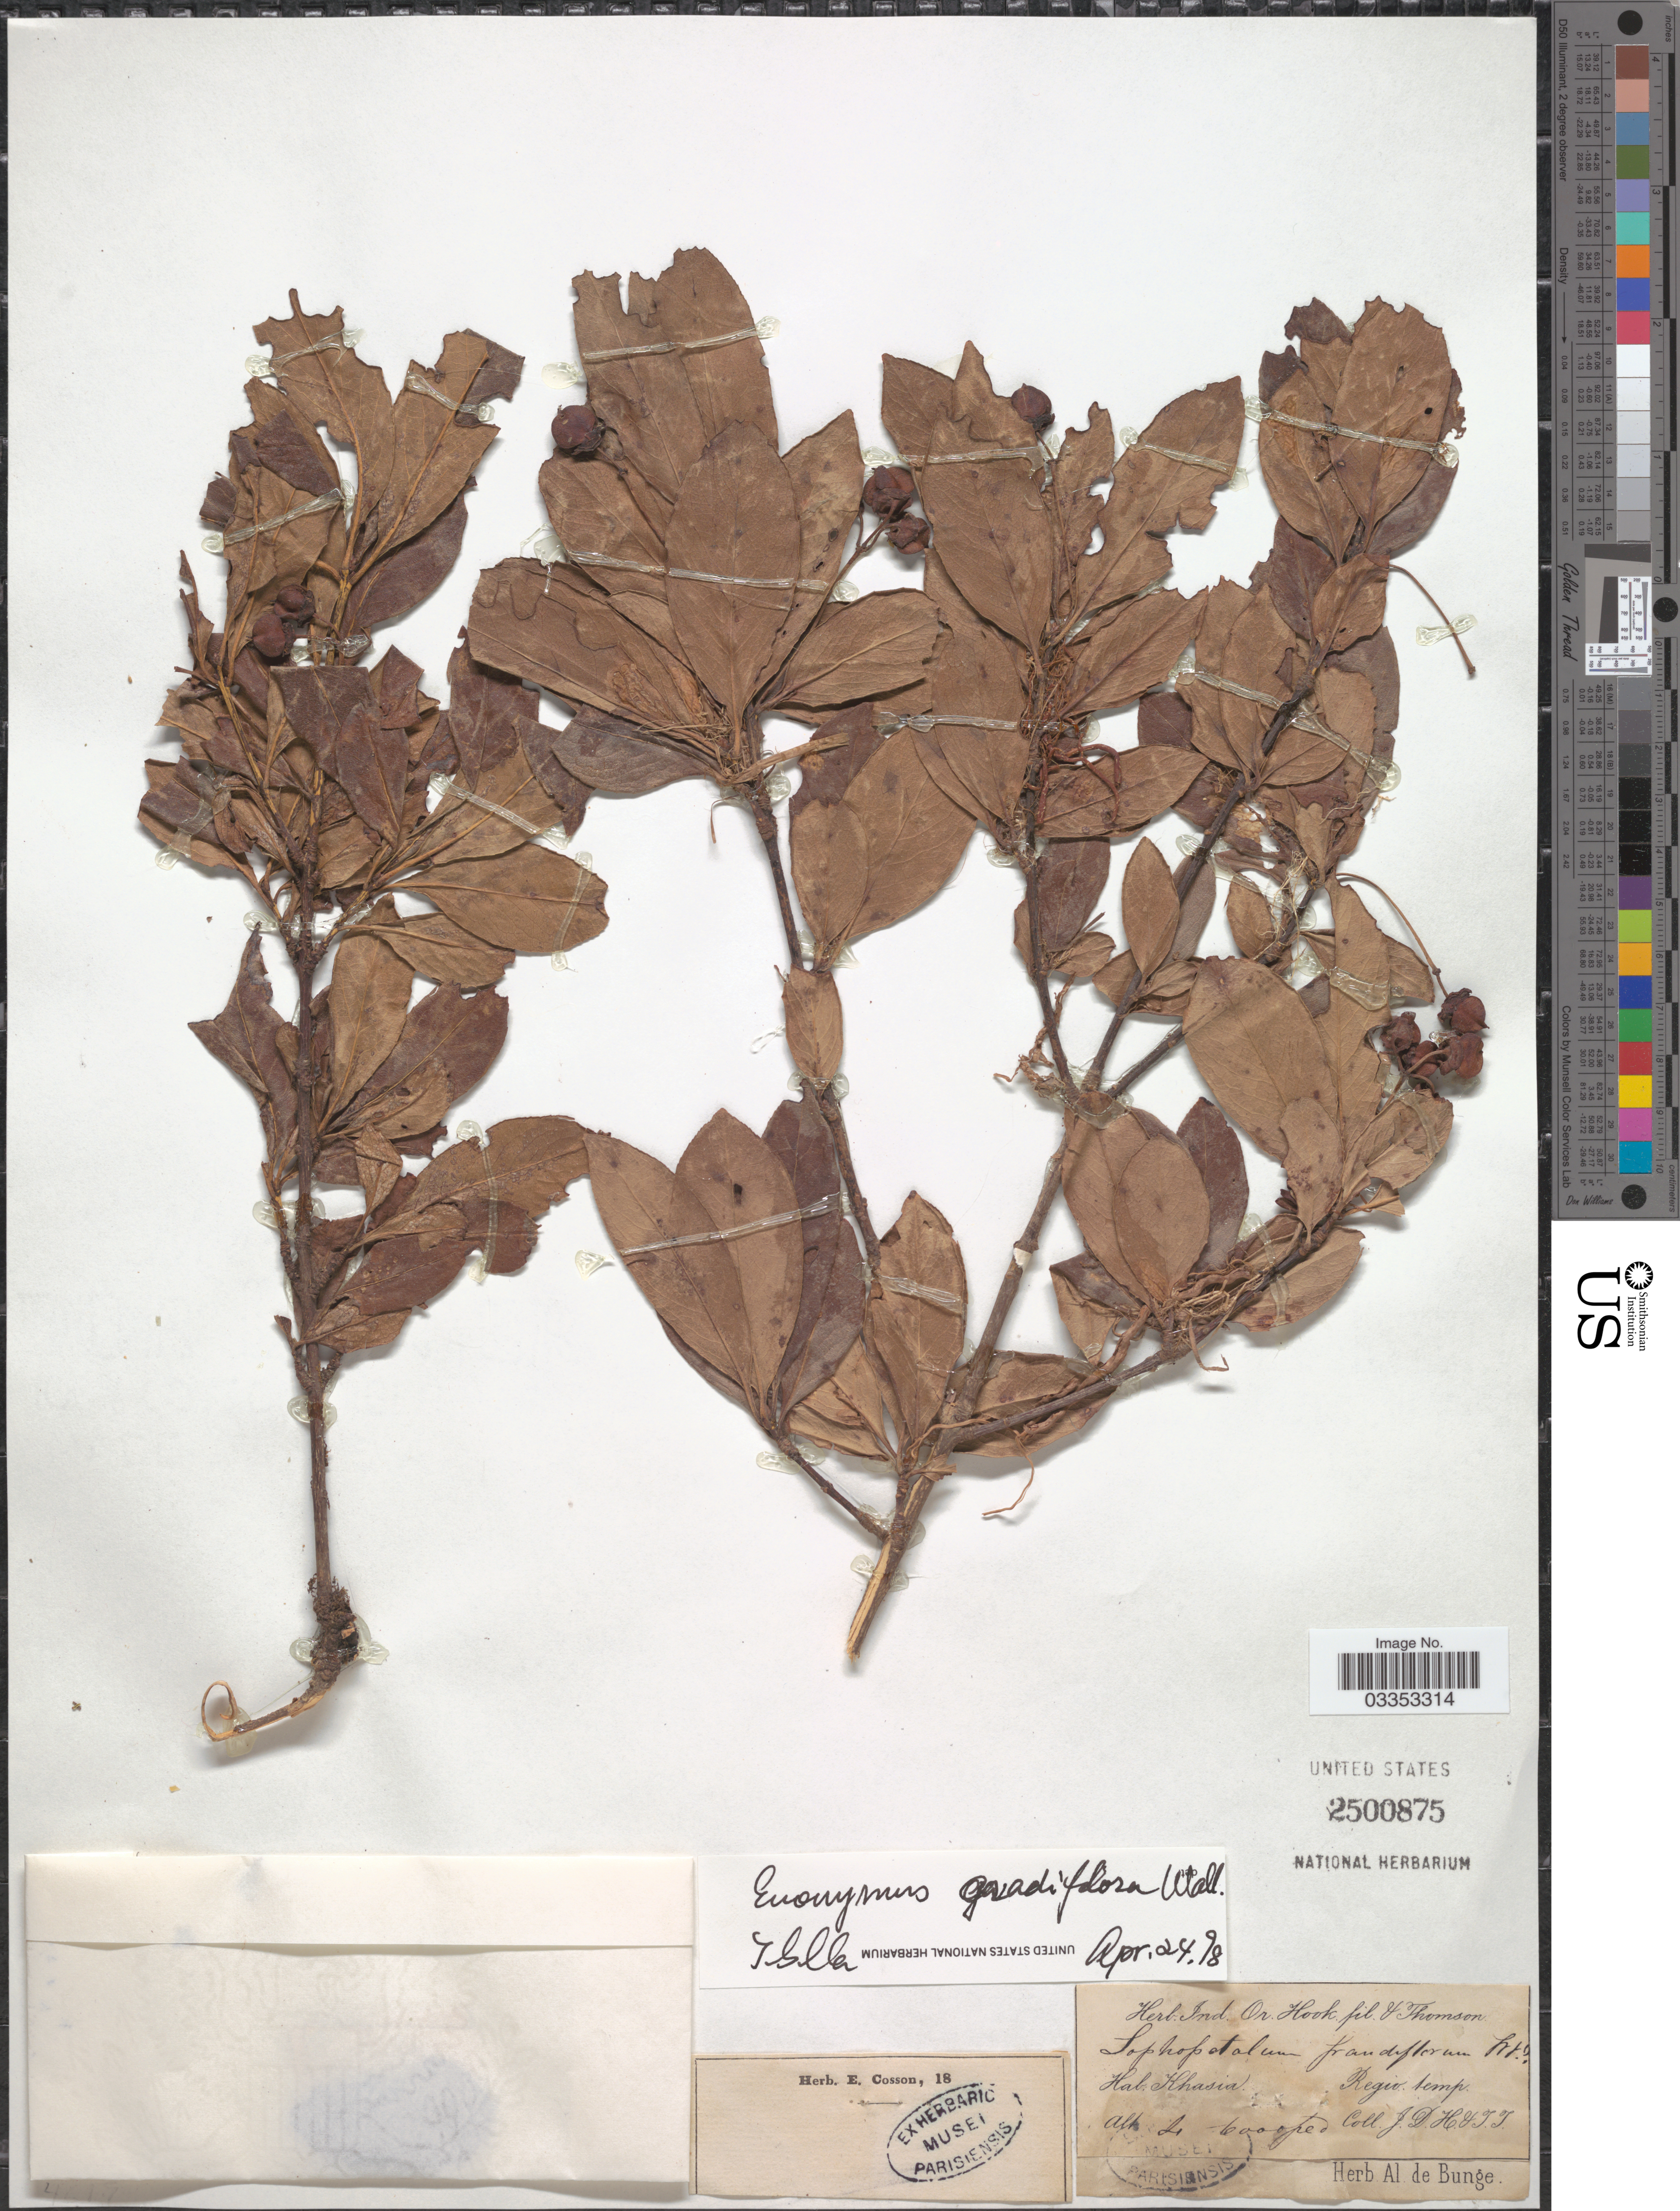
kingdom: Plantae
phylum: Tracheophyta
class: Magnoliopsida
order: Celastrales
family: Celastraceae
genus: Euonymus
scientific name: Euonymus grandiflorus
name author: Wall.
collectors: J. D. Hooker & T. Thomson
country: India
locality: Khasia.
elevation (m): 1219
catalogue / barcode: US 2500875